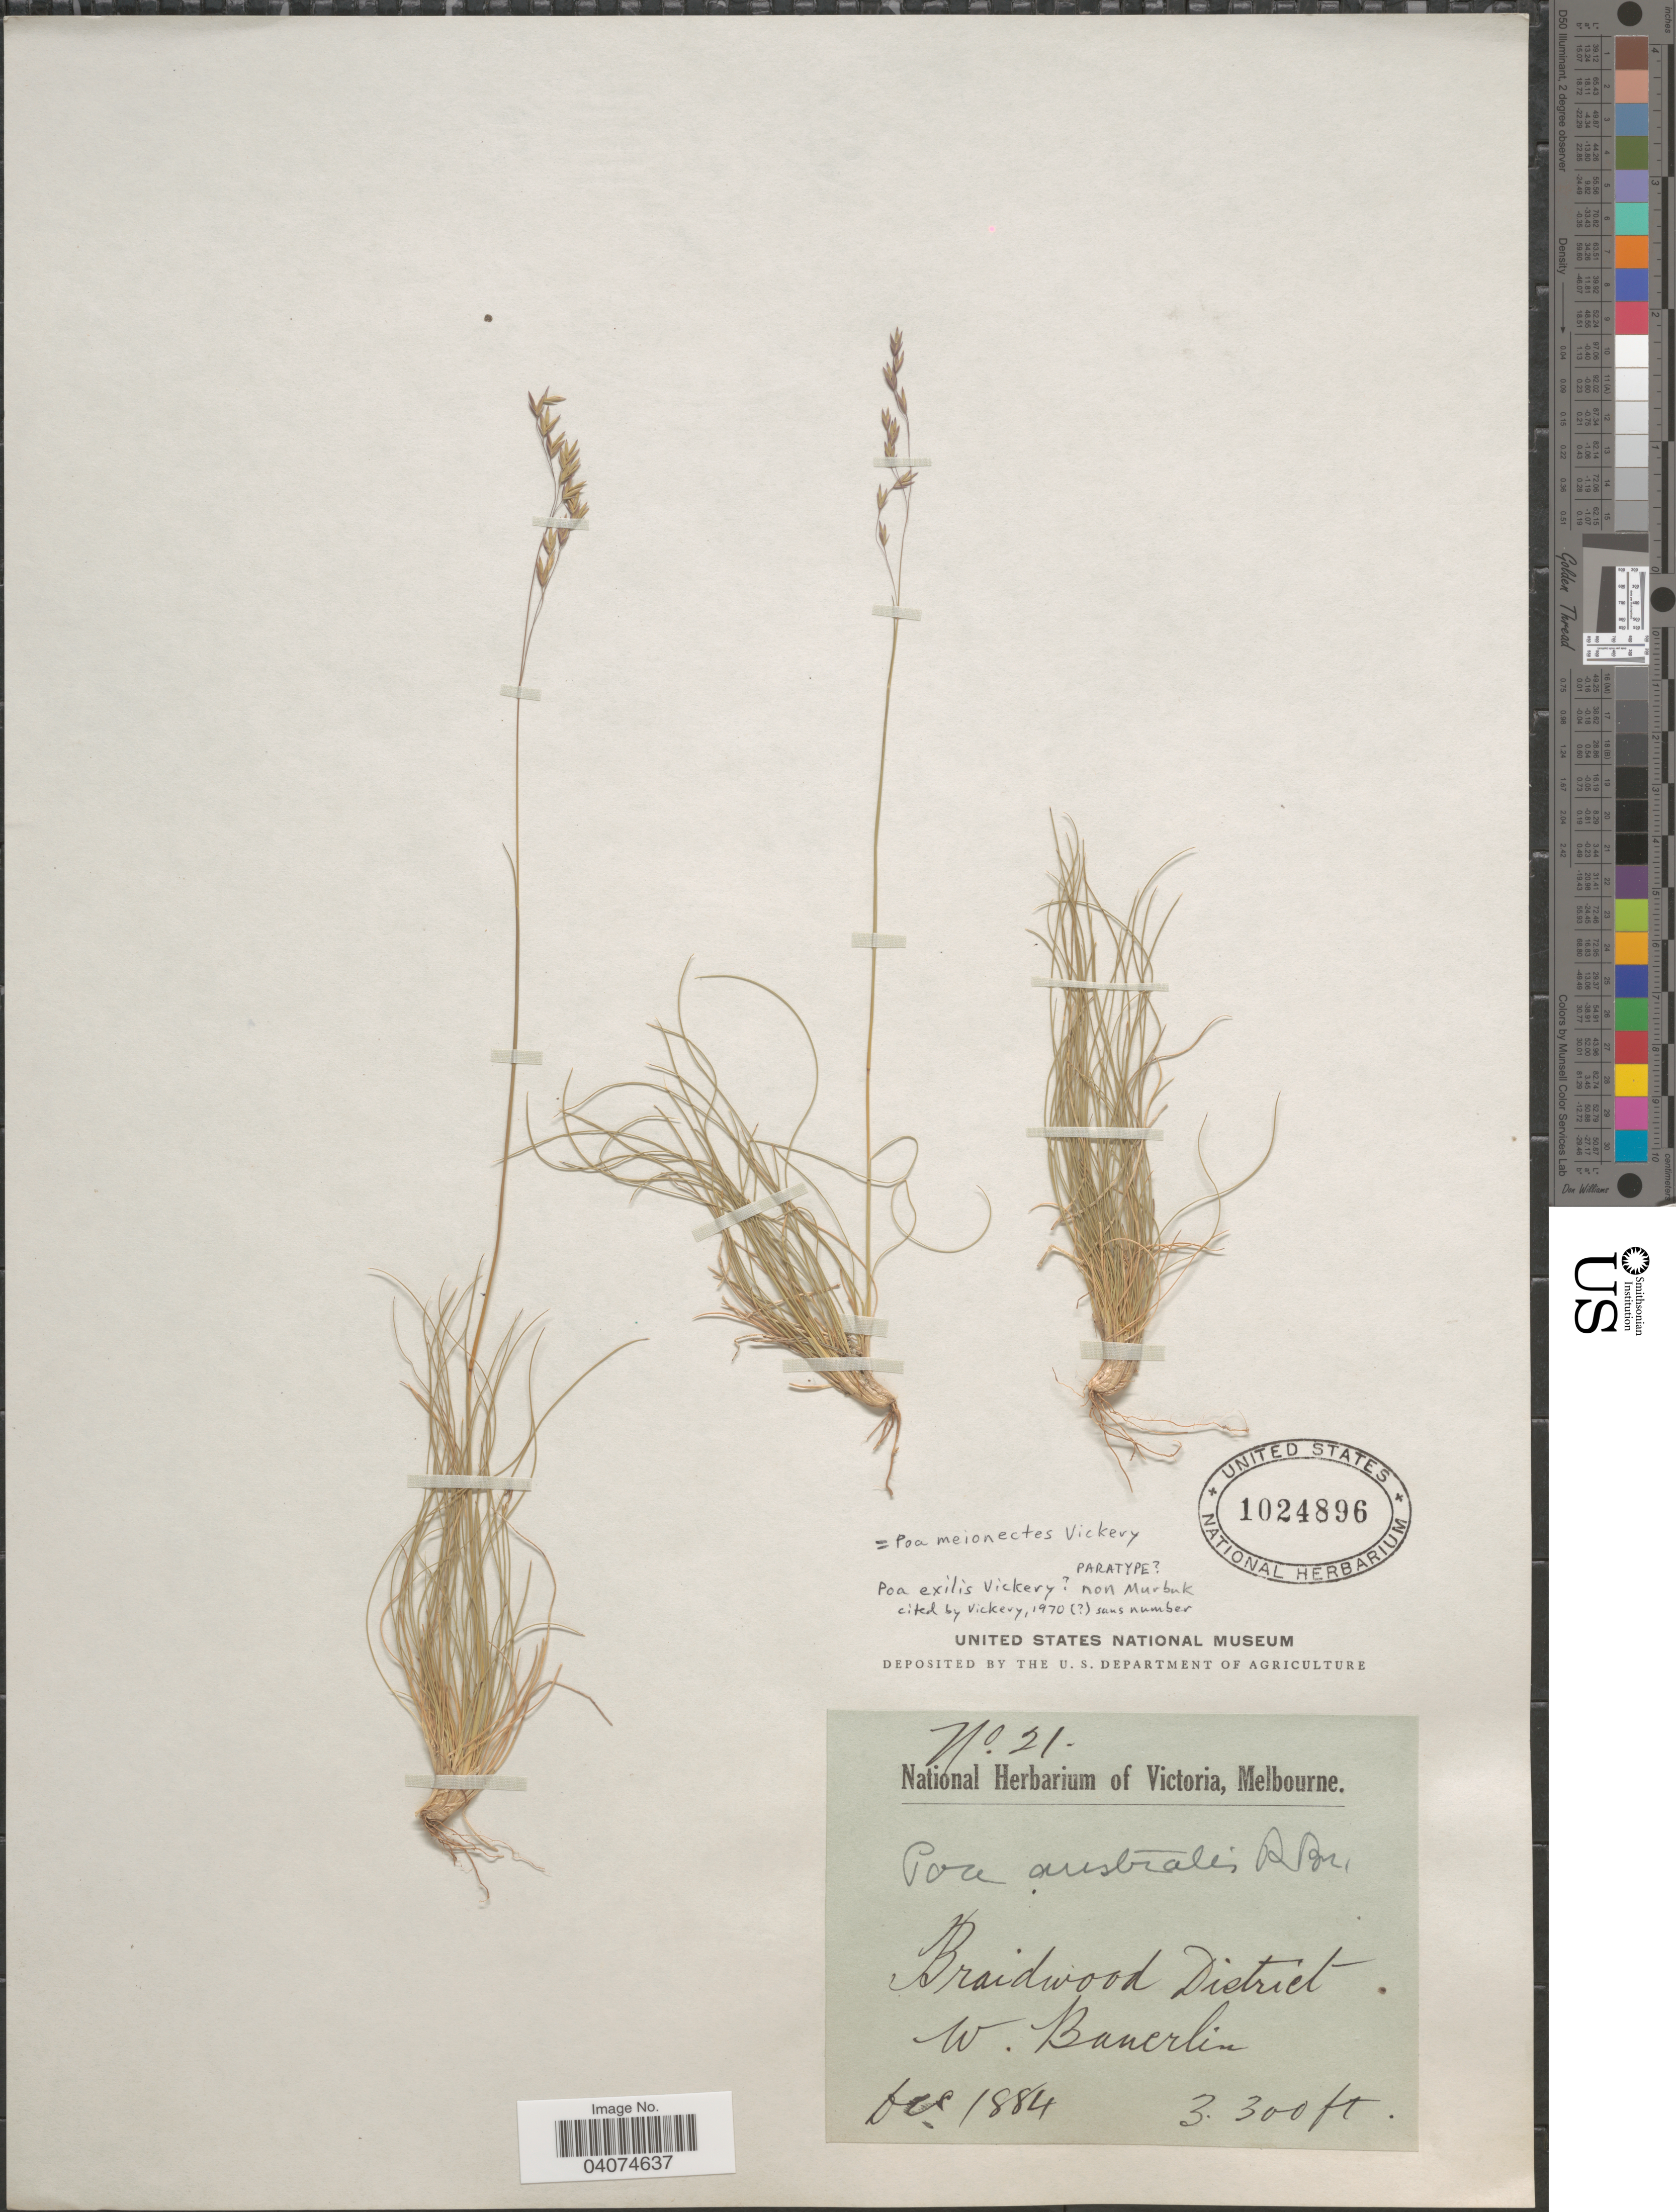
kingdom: Plantae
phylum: Tracheophyta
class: Liliopsida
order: Poales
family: Poaceae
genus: Poa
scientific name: Poa meionectes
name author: Vickery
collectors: W. Banerlin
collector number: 21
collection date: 1884-12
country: Australia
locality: Braidwood District.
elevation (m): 1006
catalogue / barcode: US 1024896